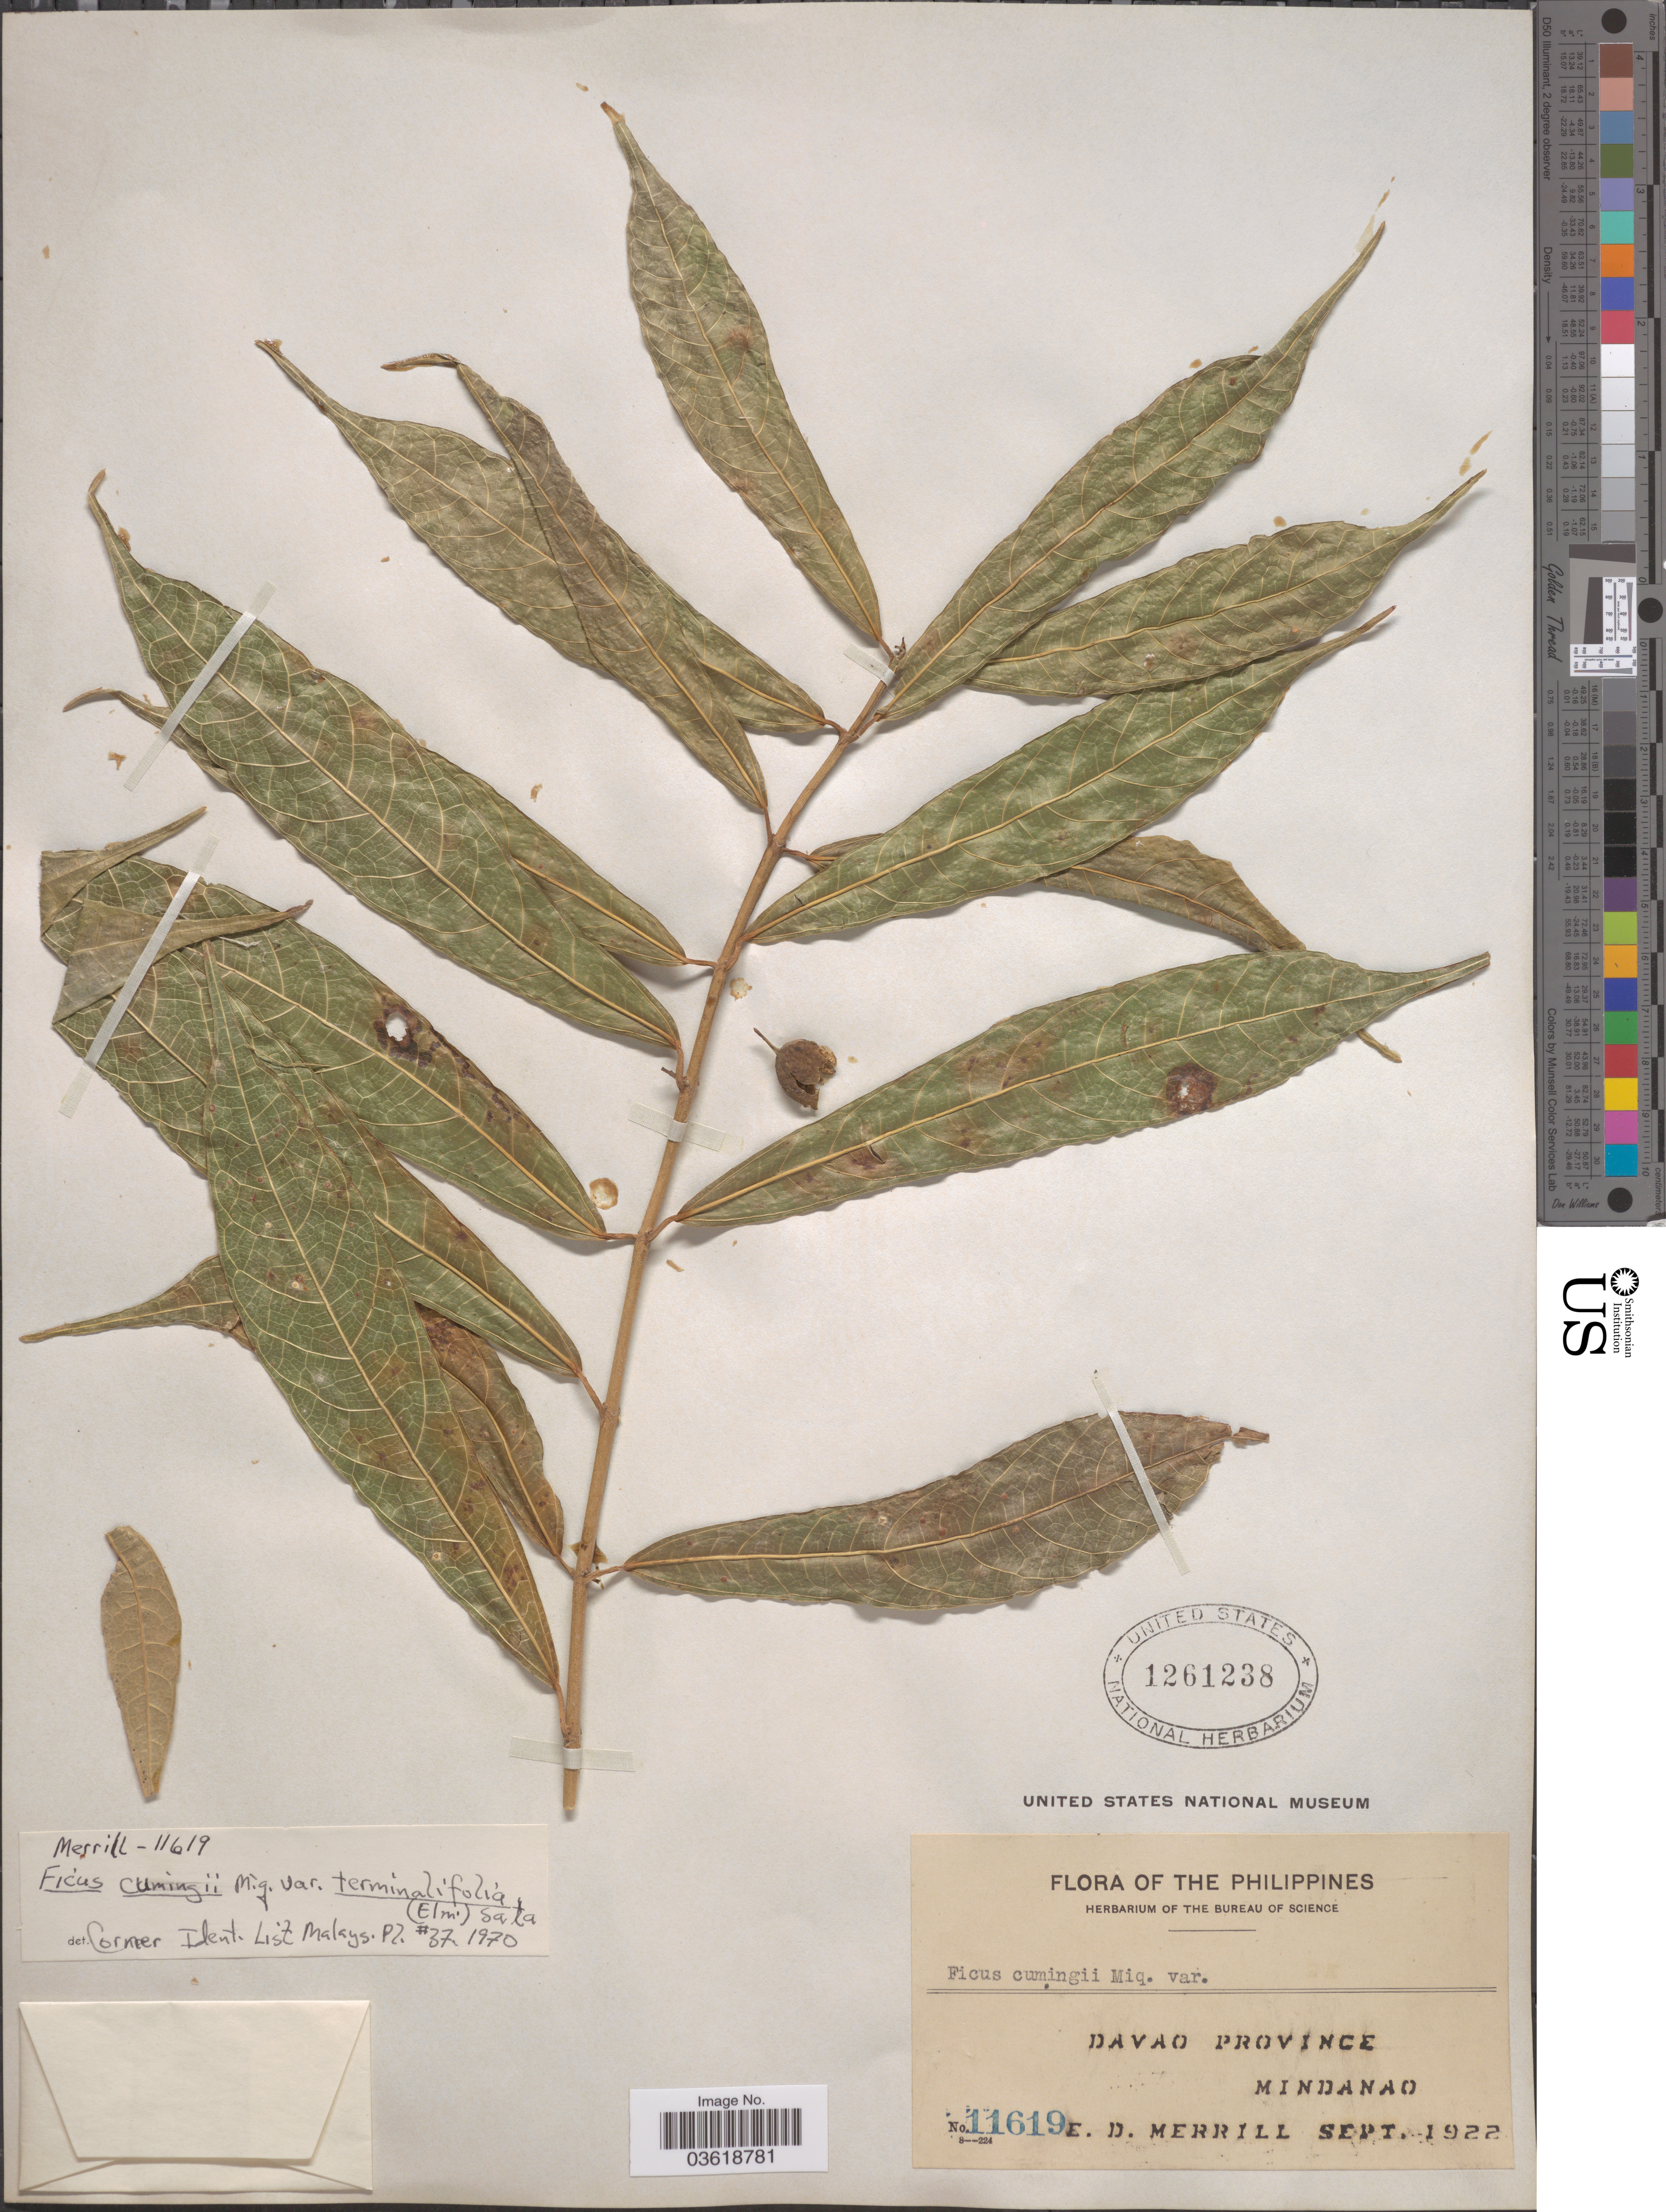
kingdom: Plantae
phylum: Tracheophyta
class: Magnoliopsida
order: Rosales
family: Moraceae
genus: Ficus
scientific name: Ficus cumingii var. terminalifolia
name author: (Elmer) Sata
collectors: E. D. Merrill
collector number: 11619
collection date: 1922-09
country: Philippines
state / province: Davao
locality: Mindanao.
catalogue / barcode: US 1261238